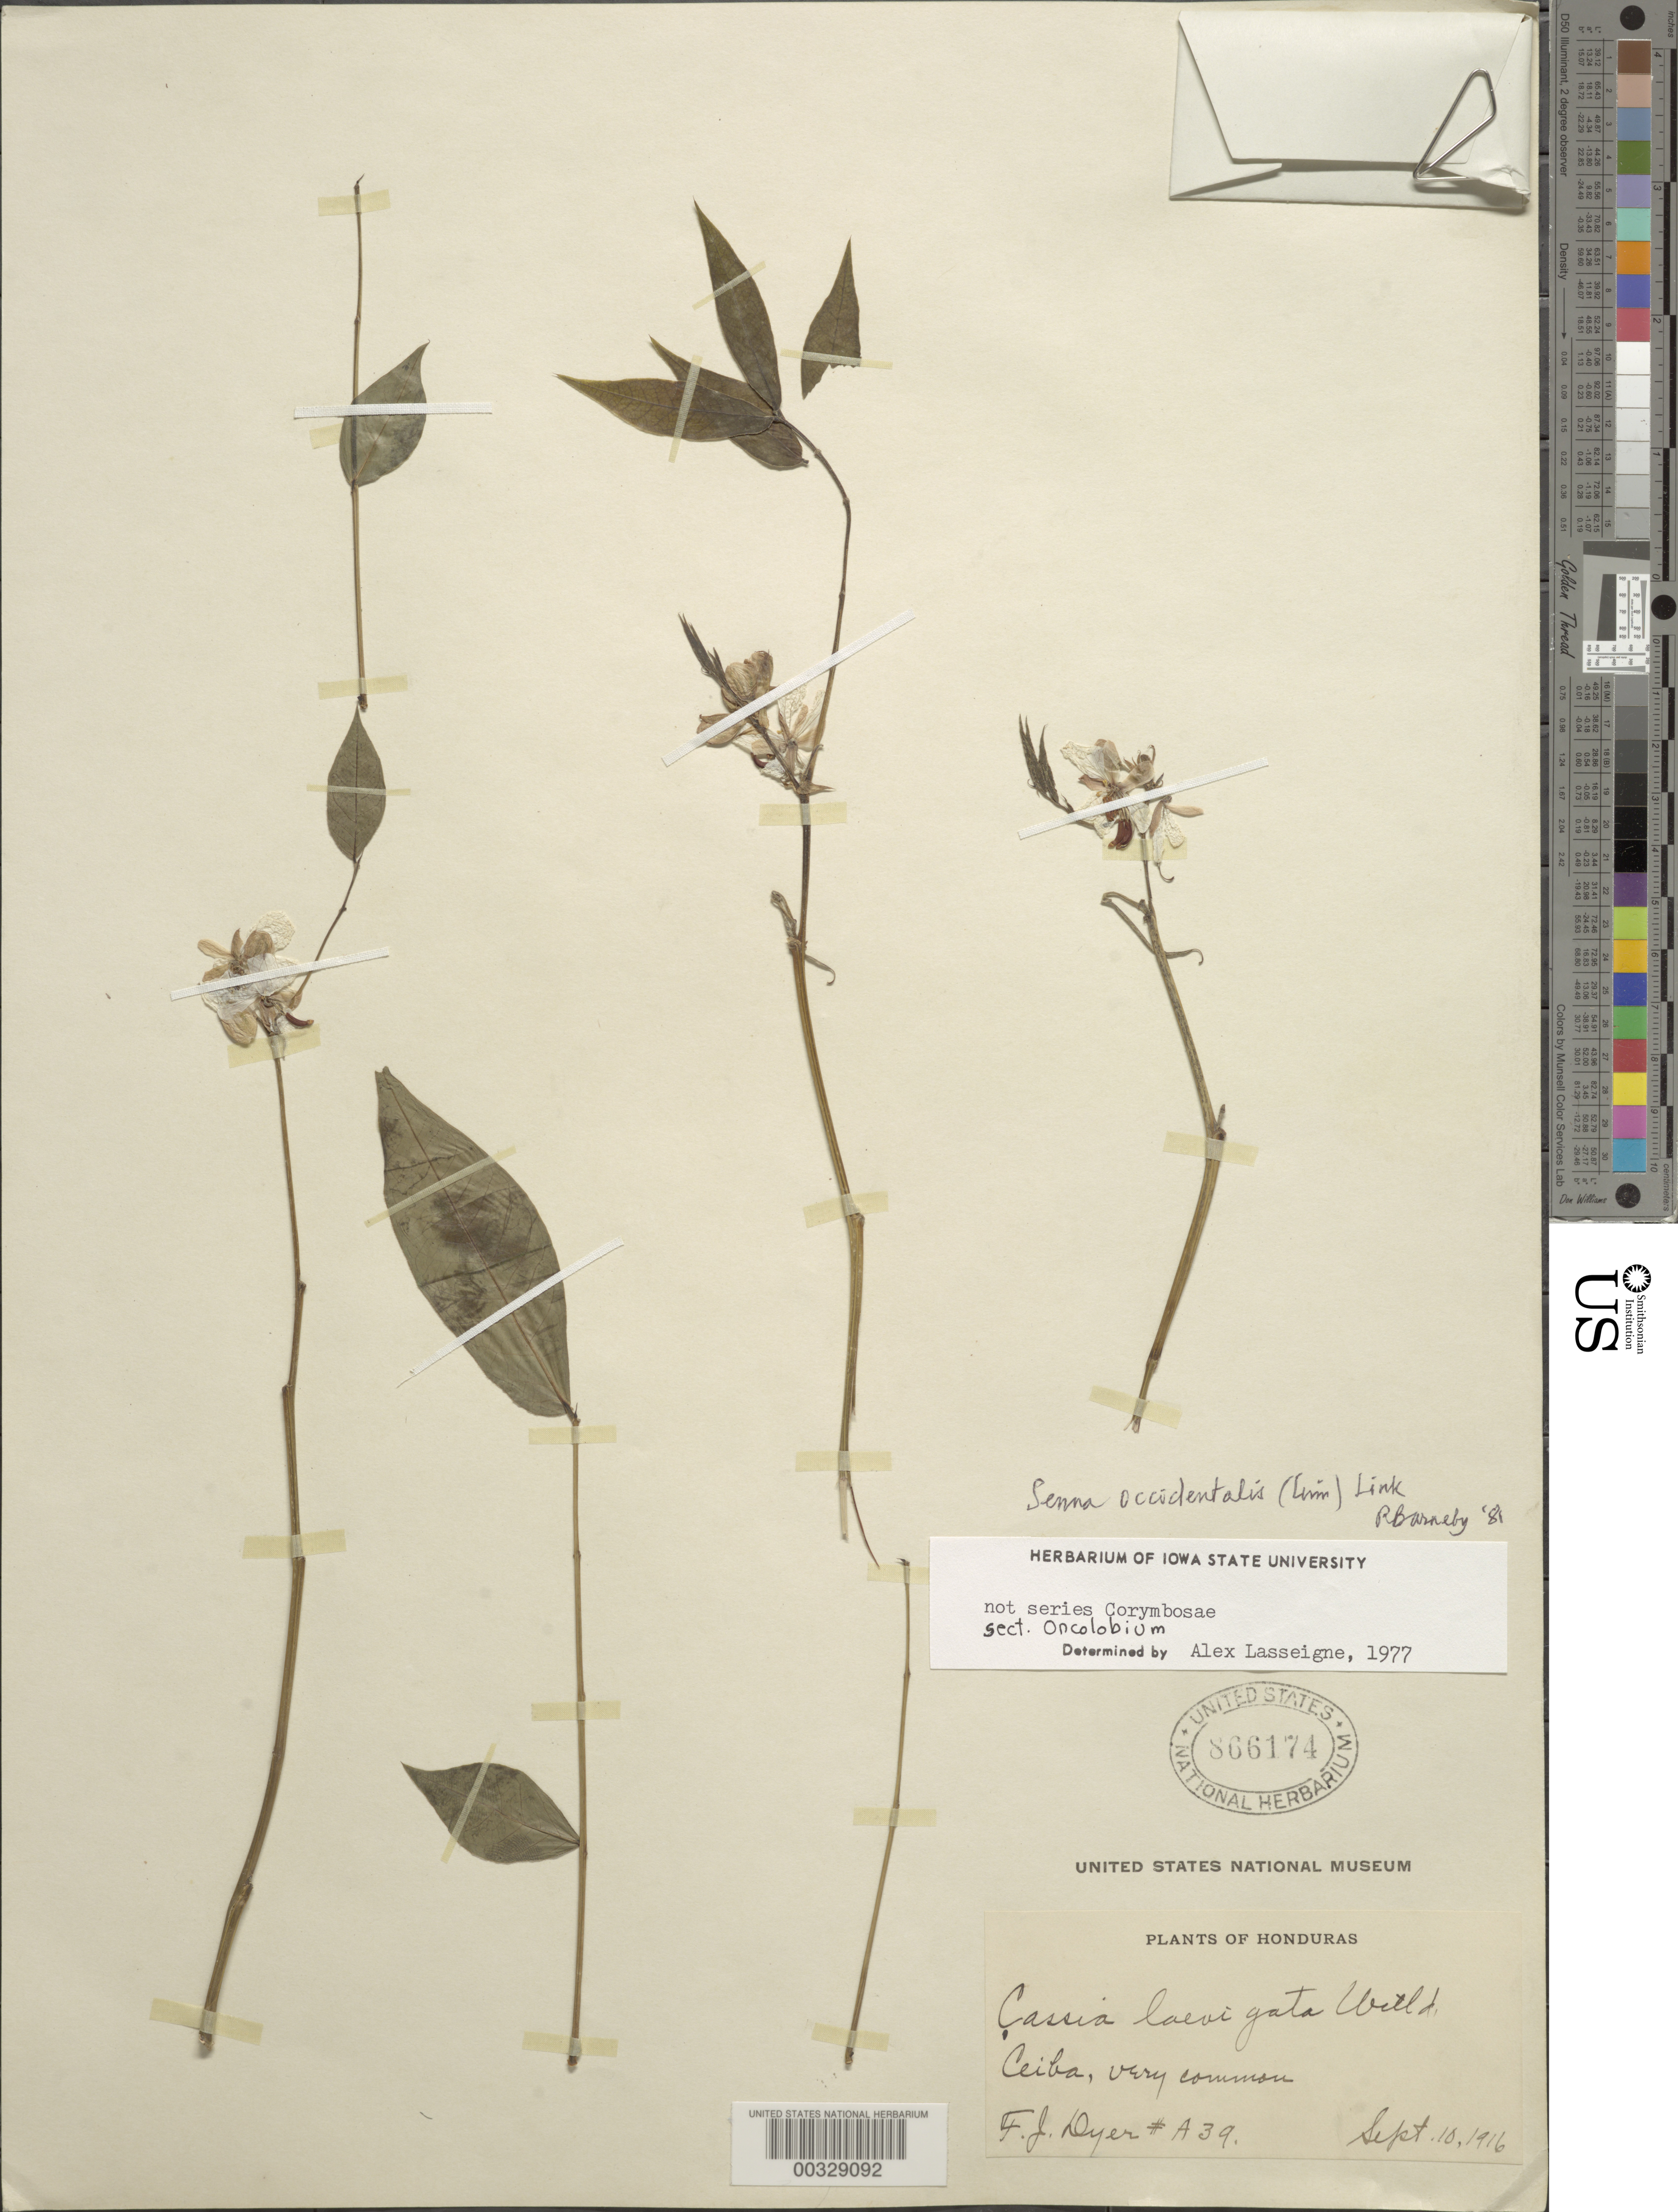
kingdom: Plantae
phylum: Tracheophyta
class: Magnoliopsida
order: Fabales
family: Fabaceae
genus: Senna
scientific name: Senna occidentalis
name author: (L.) Link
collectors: F. J. Dyer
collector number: A39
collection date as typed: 10 Sep 1916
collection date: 1916-09-10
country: Honduras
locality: Ceiba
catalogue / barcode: US 866174